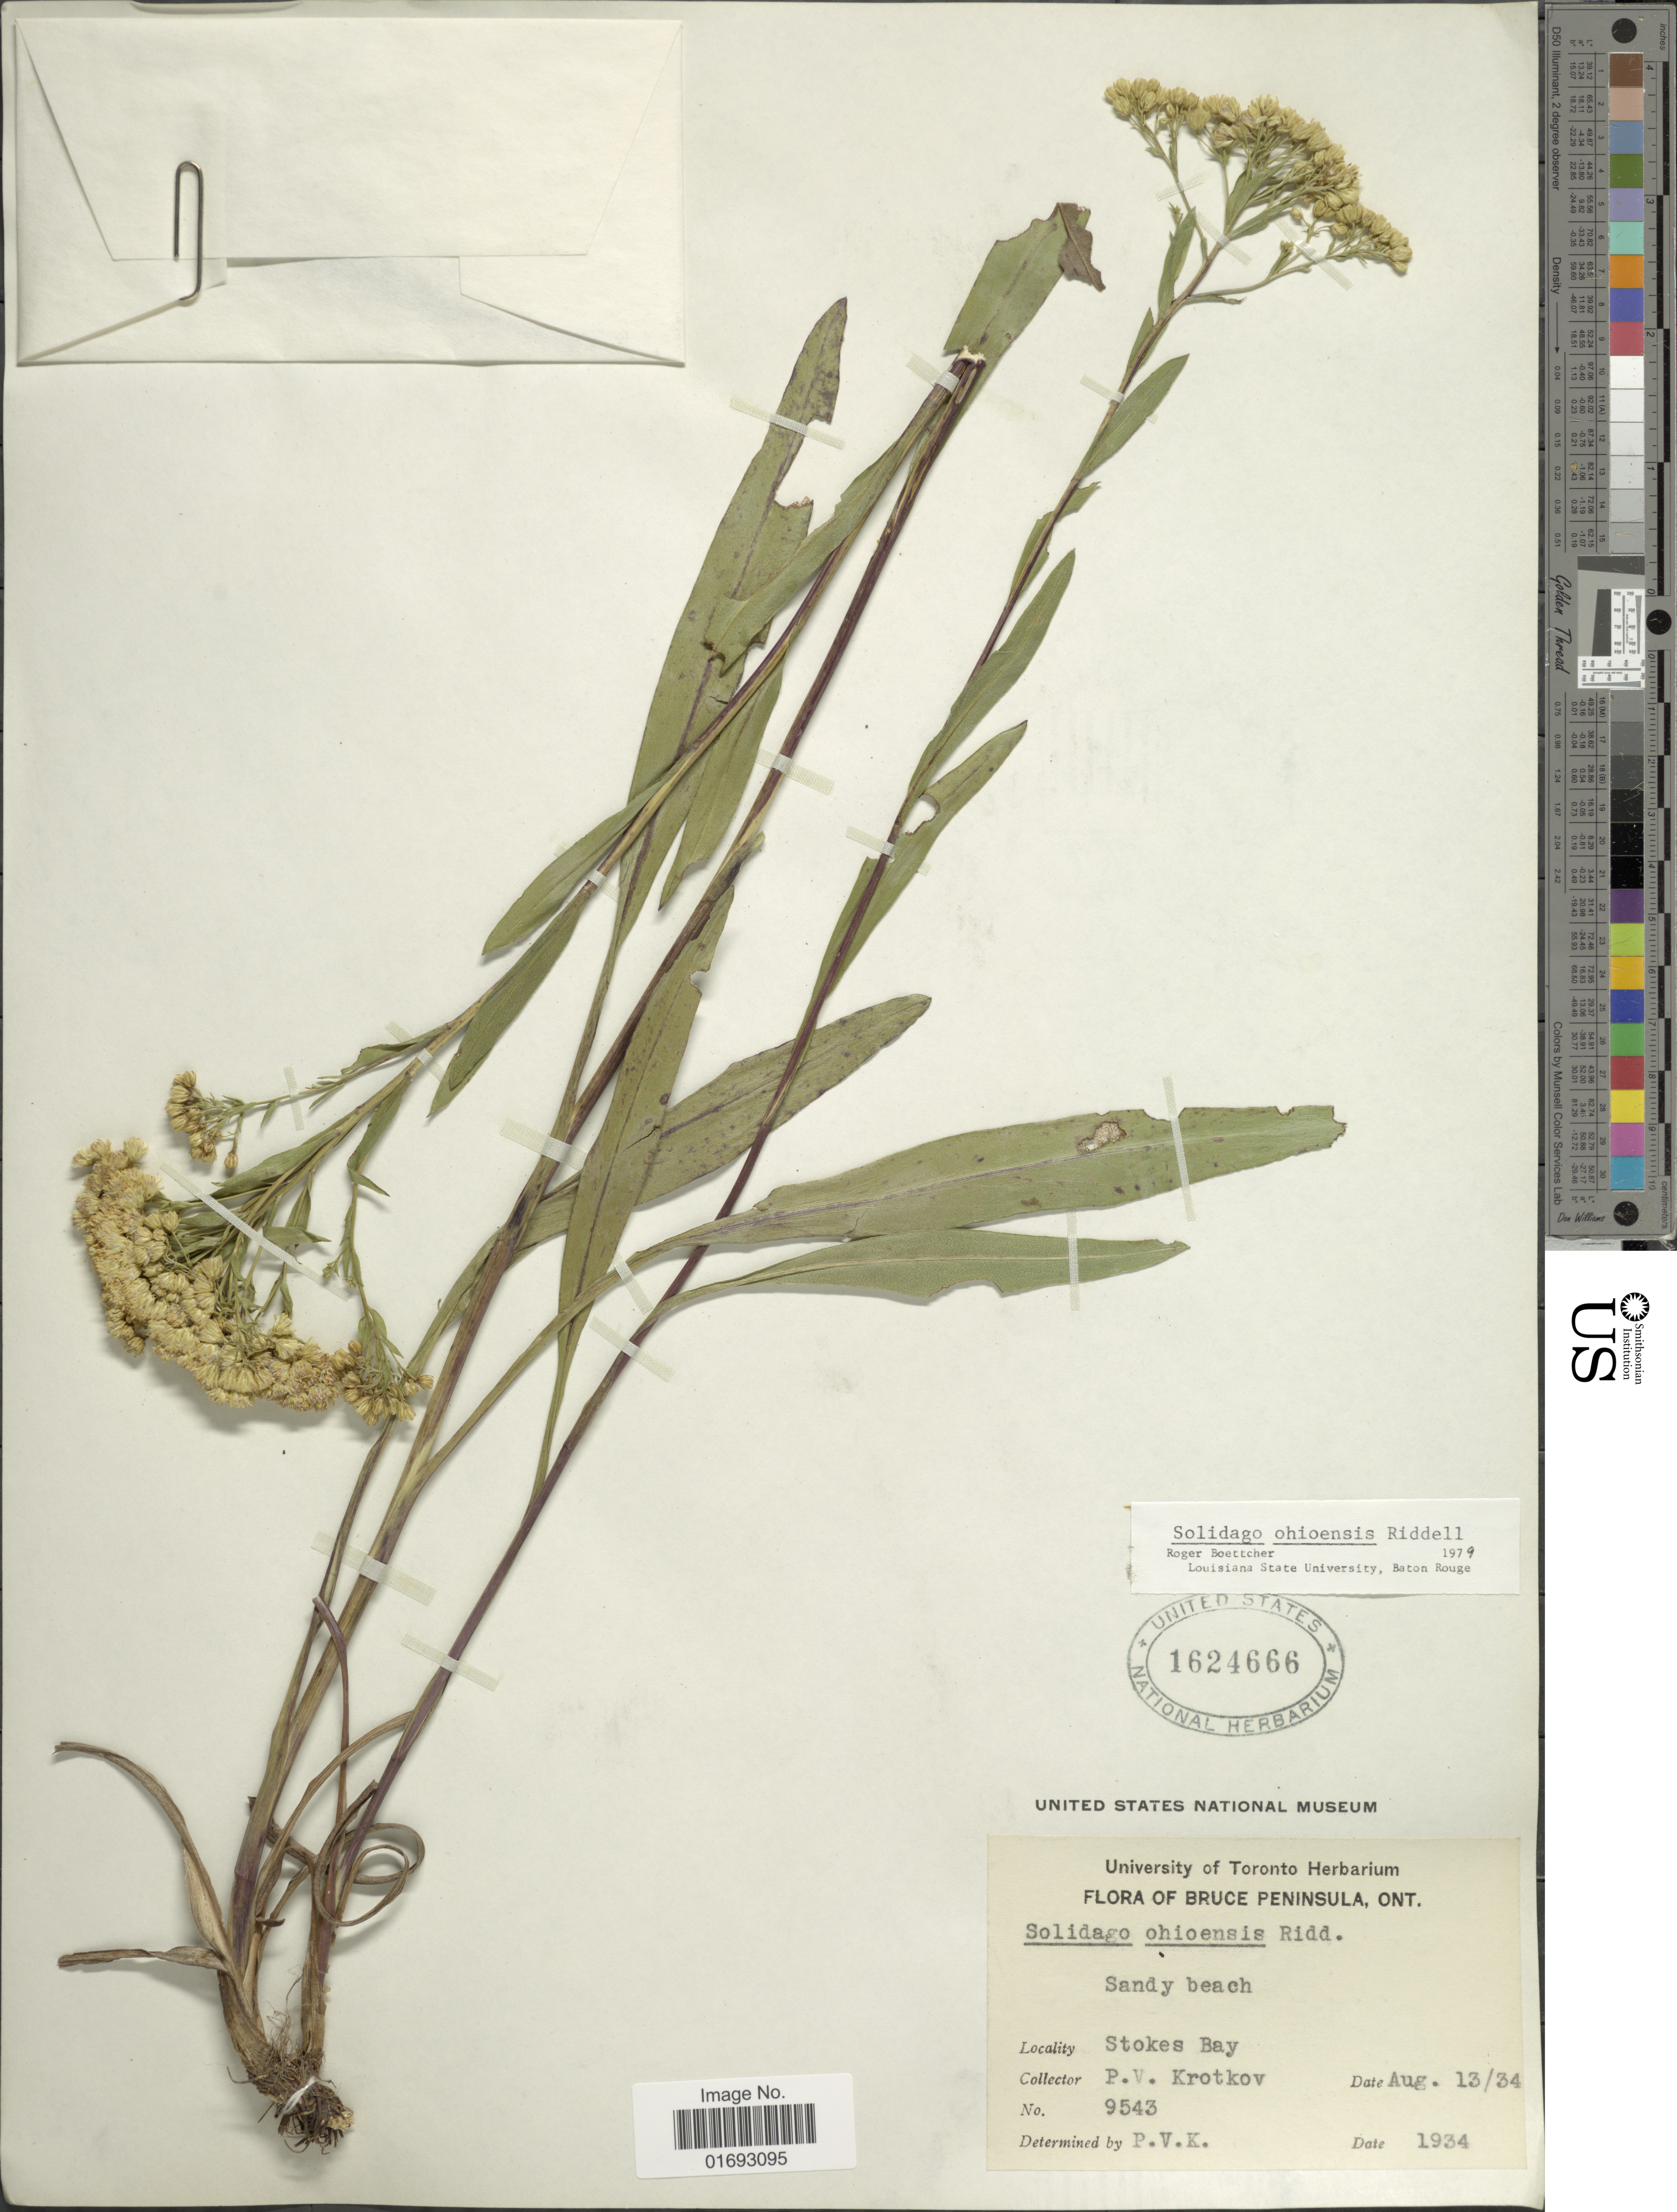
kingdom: Plantae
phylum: Tracheophyta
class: Magnoliopsida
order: Asterales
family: Asteraceae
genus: Oligoneuron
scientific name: Oligoneuron ohioense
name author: (Riddell) G.N. Jones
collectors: P. V. Krotkov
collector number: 9543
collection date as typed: Transcribed d/m/y: 13/8/34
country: Canada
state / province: Ontario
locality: Bruce Peninsula, Sandy beach, Stokes Bay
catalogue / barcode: US 1624666